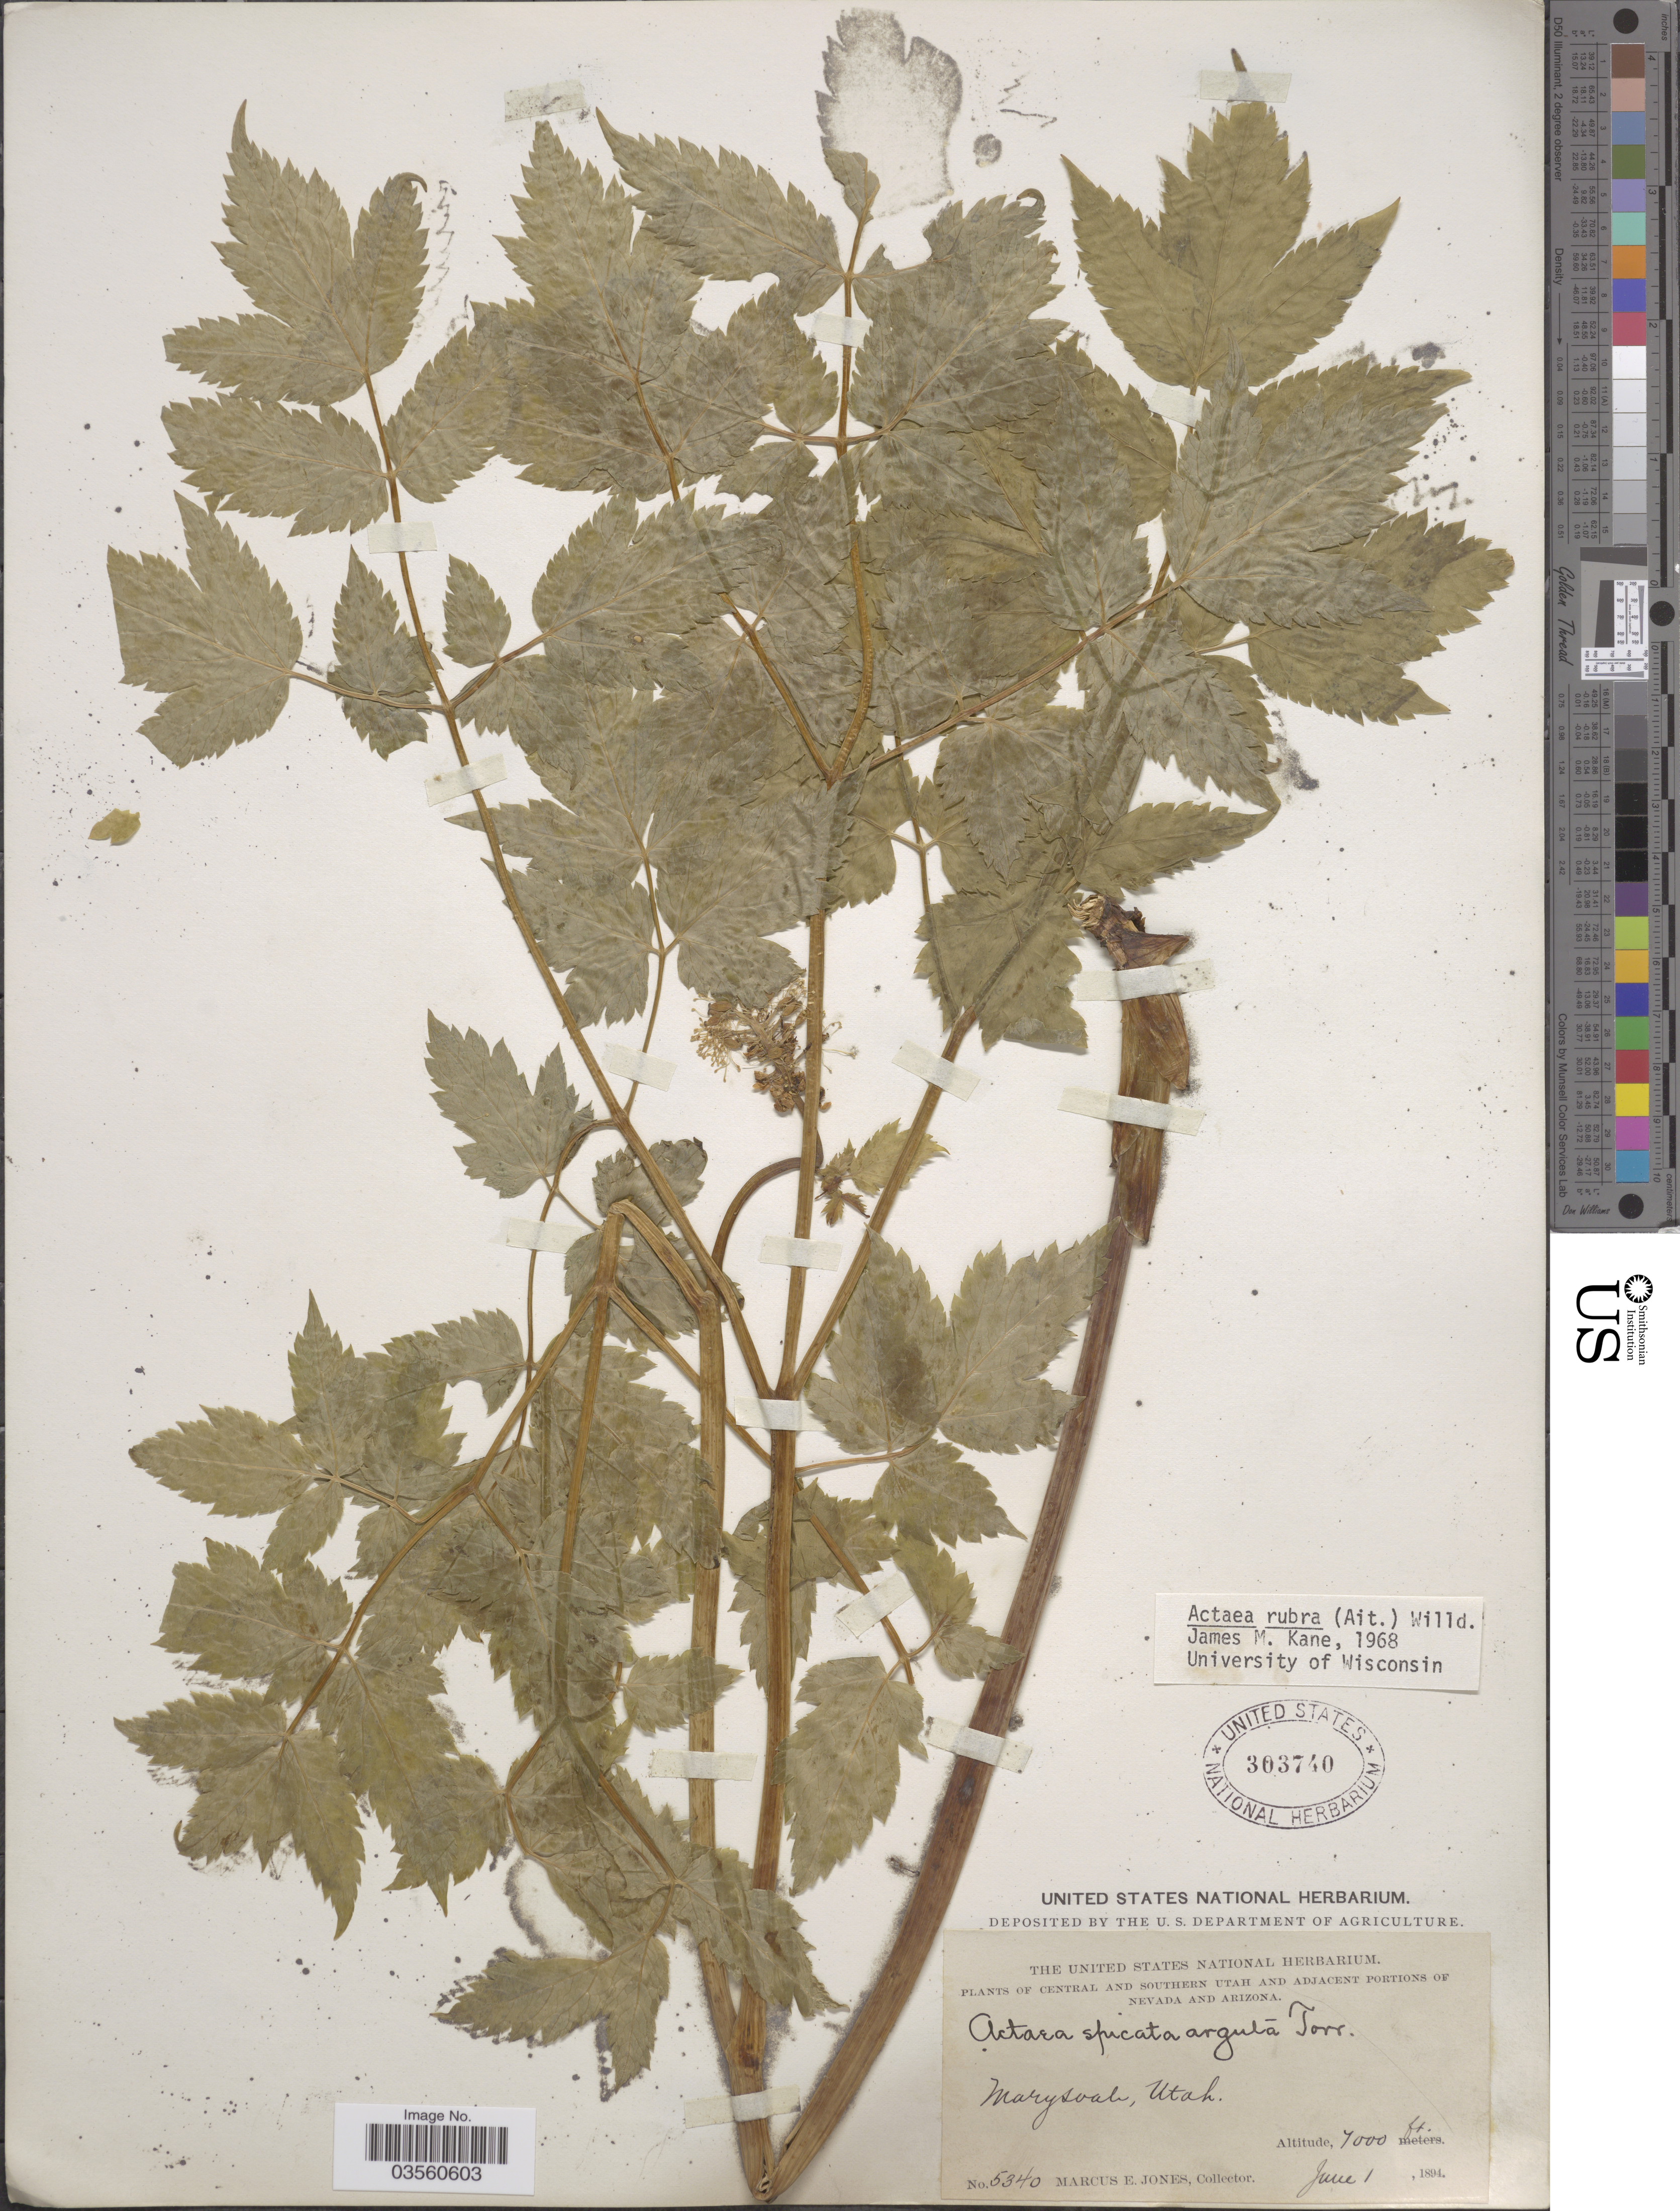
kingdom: Plantae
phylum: Tracheophyta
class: Magnoliopsida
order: Ranunculales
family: Ranunculaceae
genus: Actaea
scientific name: Actaea rubra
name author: (Aiton) Willd.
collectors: M. E. Jones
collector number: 5340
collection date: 1894-06-01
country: United States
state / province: Utah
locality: Central and Southern Utah. Marysvale.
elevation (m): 2134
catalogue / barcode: US 303740